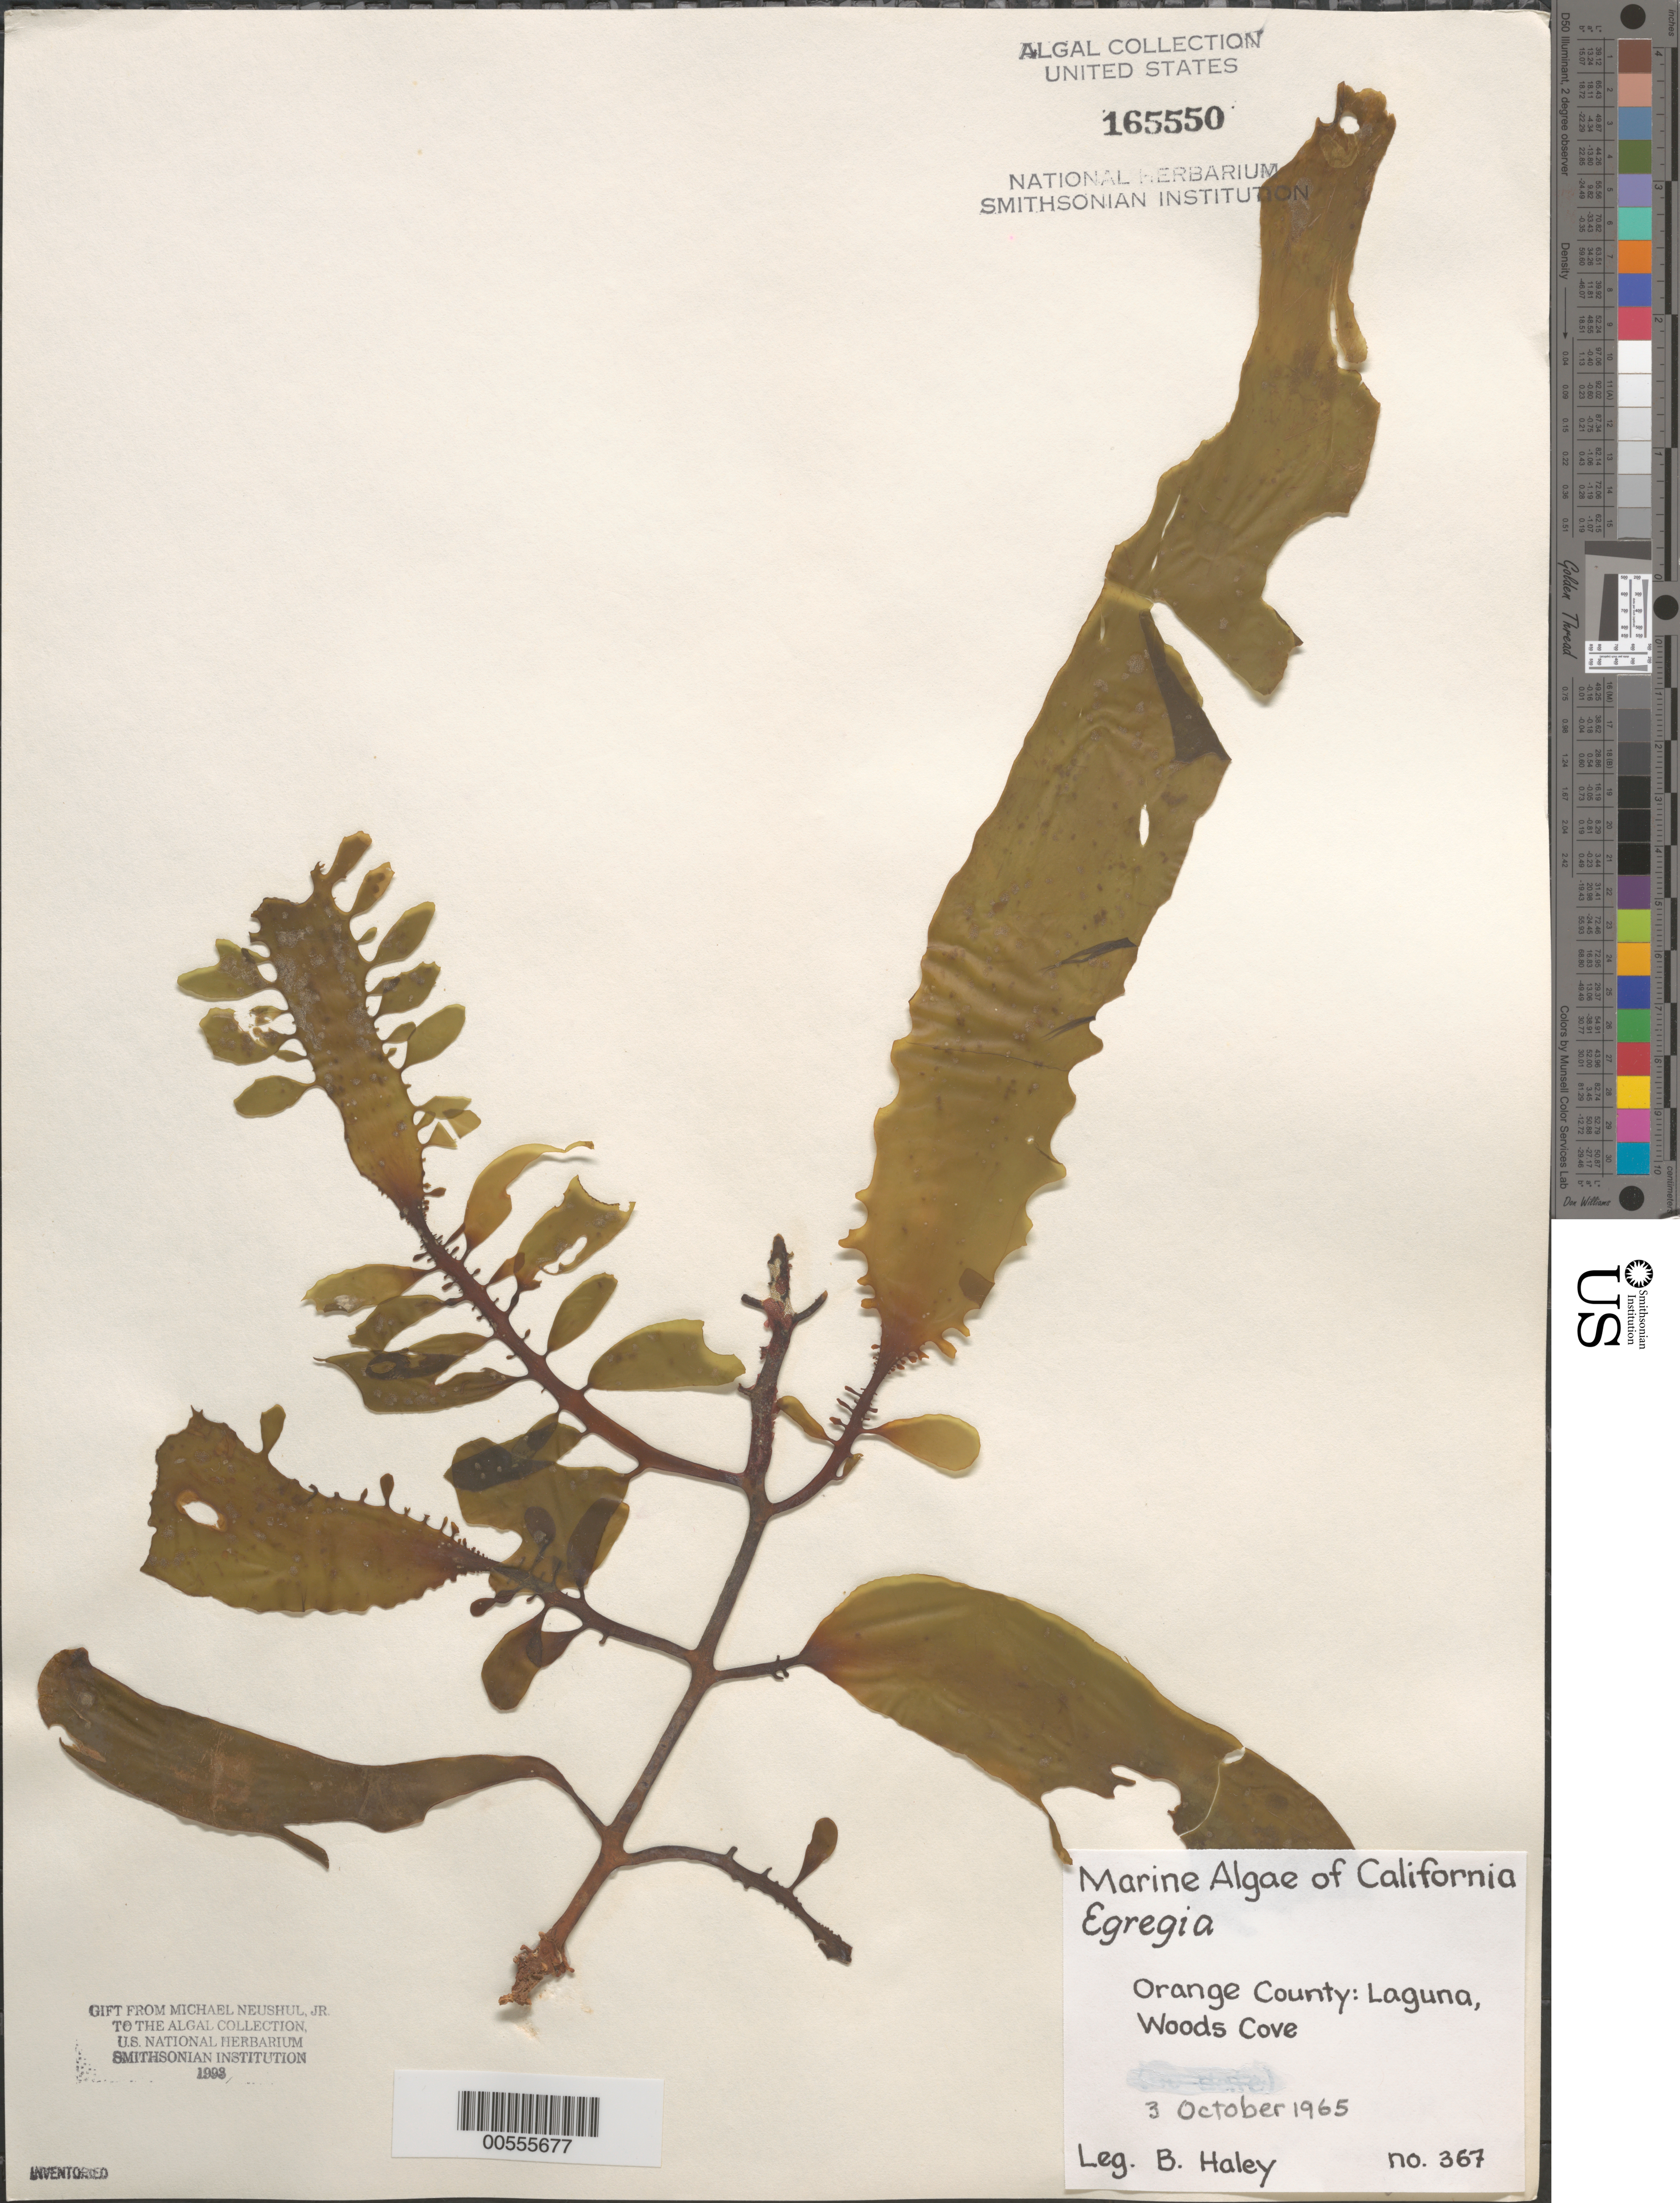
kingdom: Chromista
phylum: Ochrophyta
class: Phaeophyceae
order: Laminariales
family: Lessoniaceae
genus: Egregia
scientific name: Egregia sp.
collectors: B. Haley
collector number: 367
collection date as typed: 03 Oct 1965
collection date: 1965-10-03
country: United States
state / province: California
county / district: Orange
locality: Laguna, Wood's Cove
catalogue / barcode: US 165550